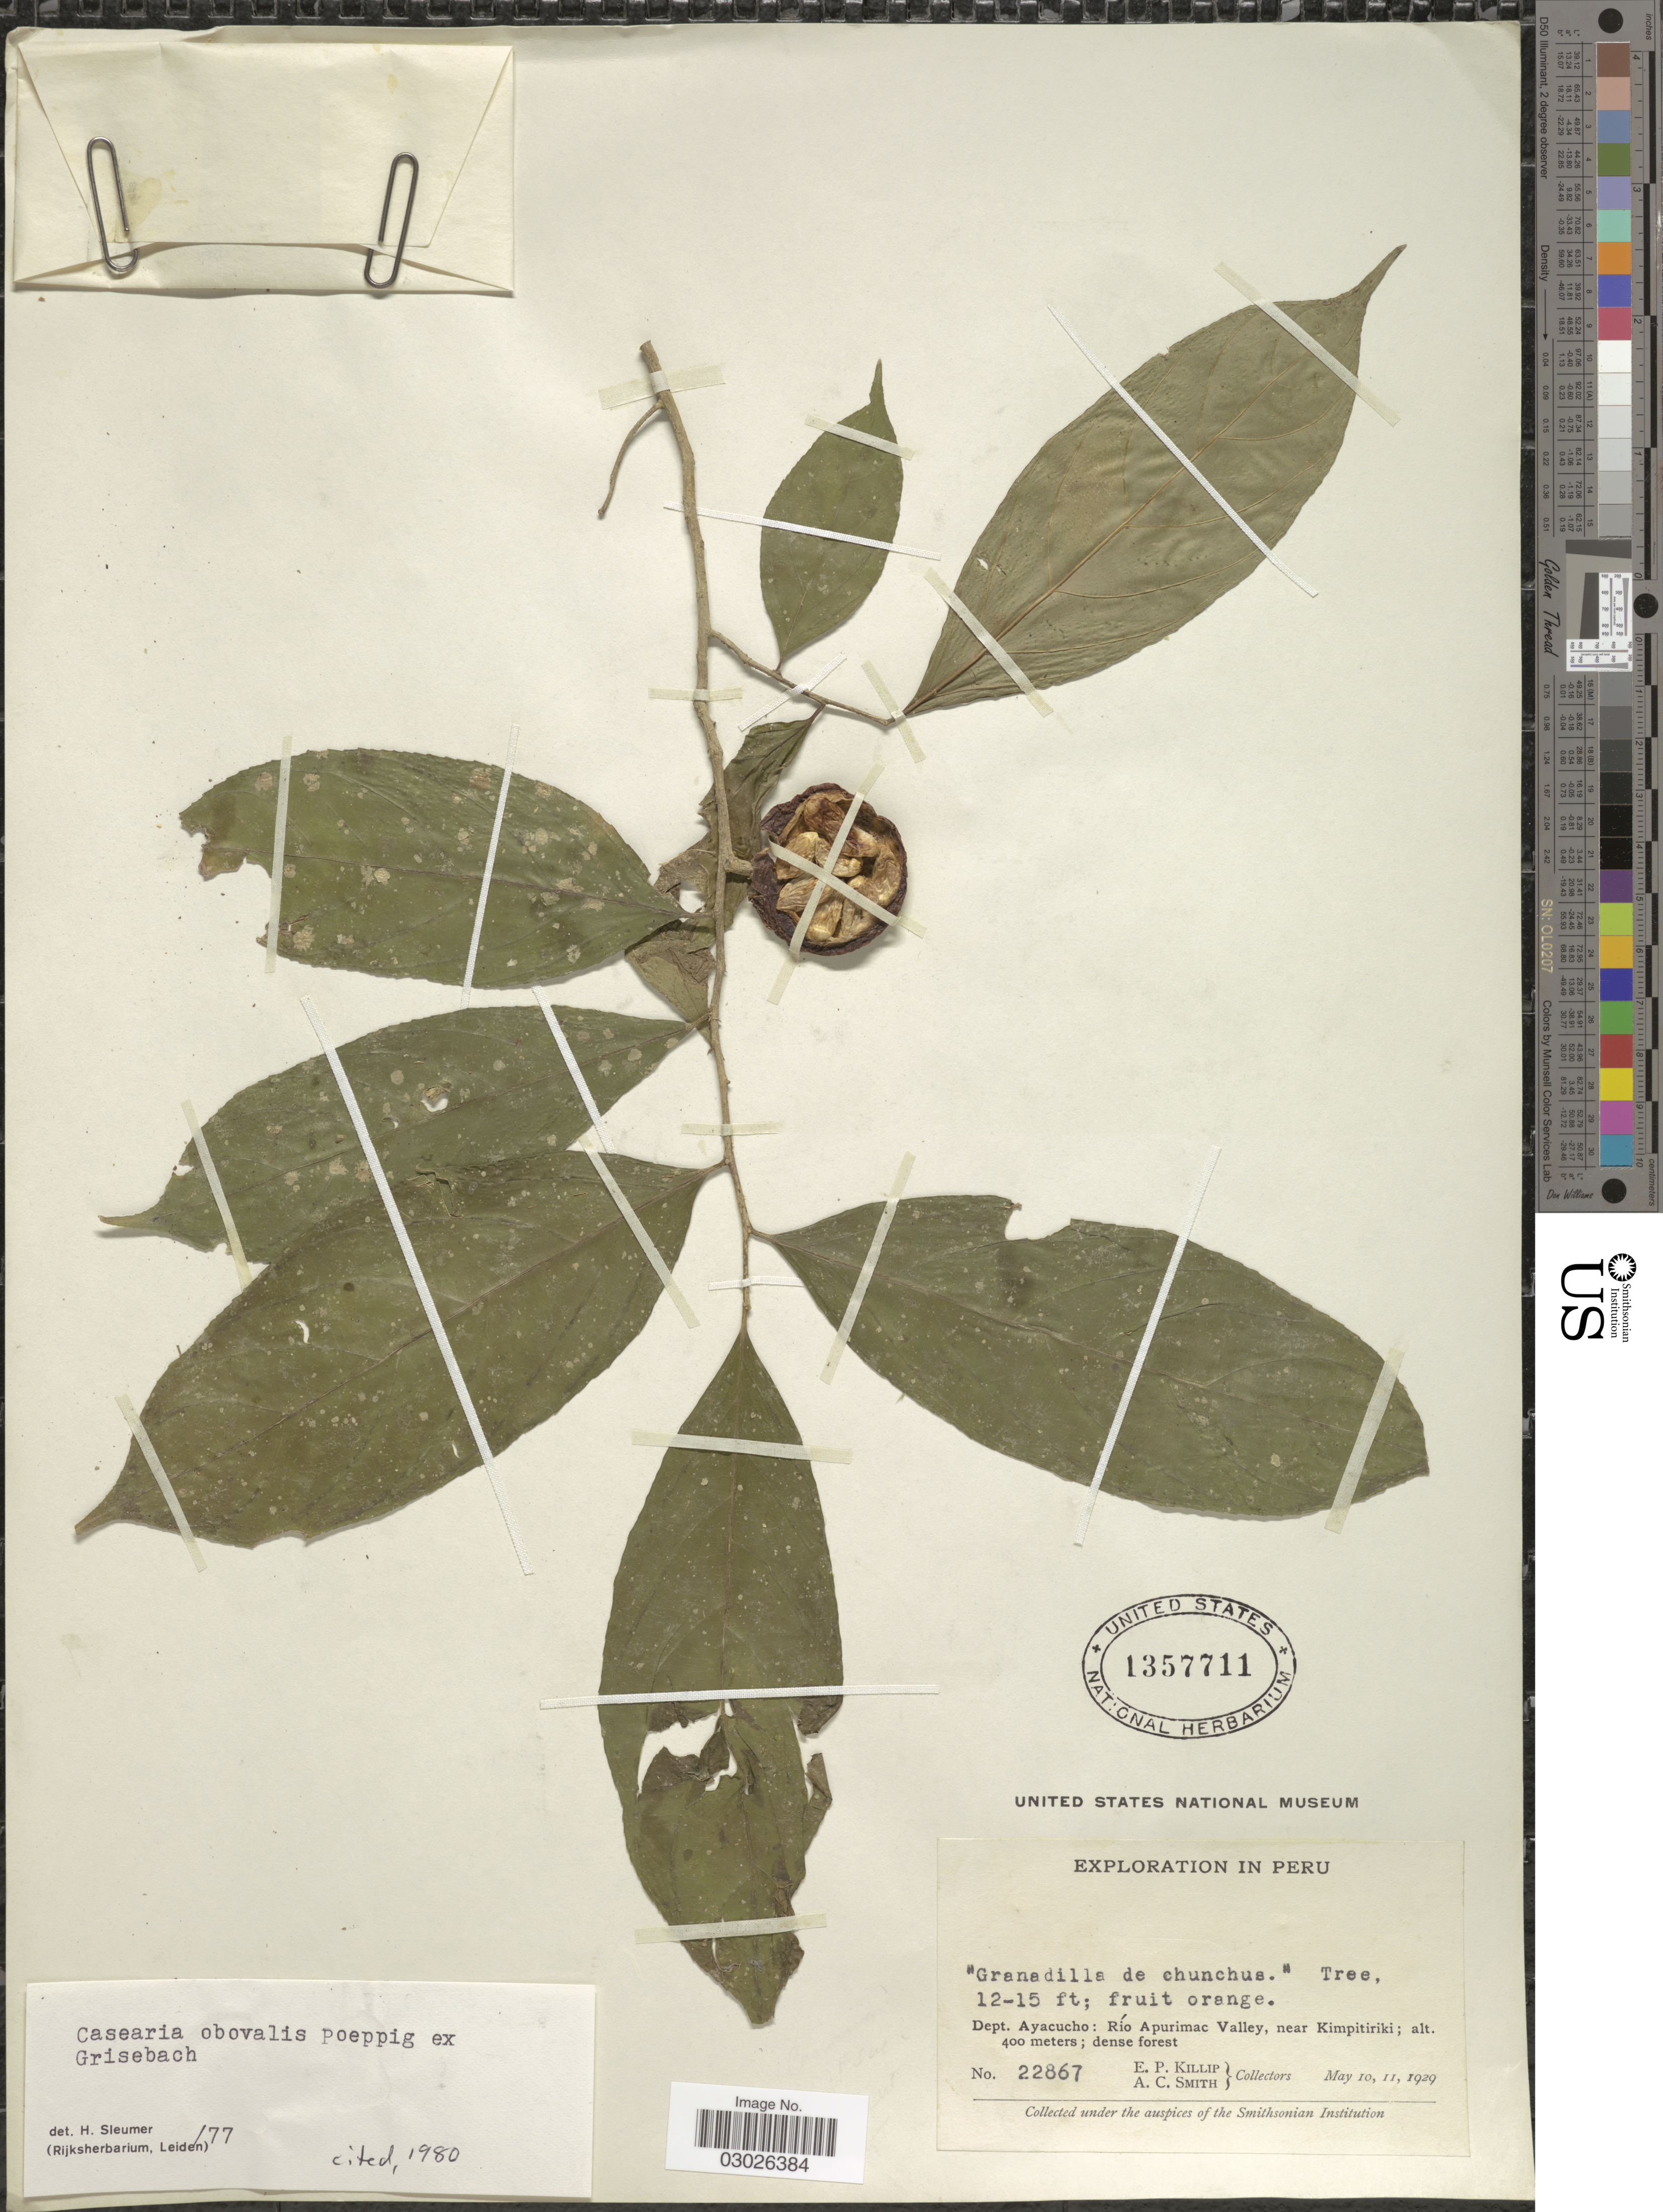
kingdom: Plantae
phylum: Tracheophyta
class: Magnoliopsida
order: Malpighiales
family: Salicaceae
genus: Casearia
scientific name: Casearia obovalis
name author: Poepp. ex Griseb.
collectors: E. P. Killip & A. C. Smith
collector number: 22867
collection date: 1929-05-10/1929-05-11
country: Peru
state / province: Ayacucho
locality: Dept. Ayacucho: Río Apurimac Valley, near Kimpitiriki.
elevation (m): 400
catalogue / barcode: US 1357711